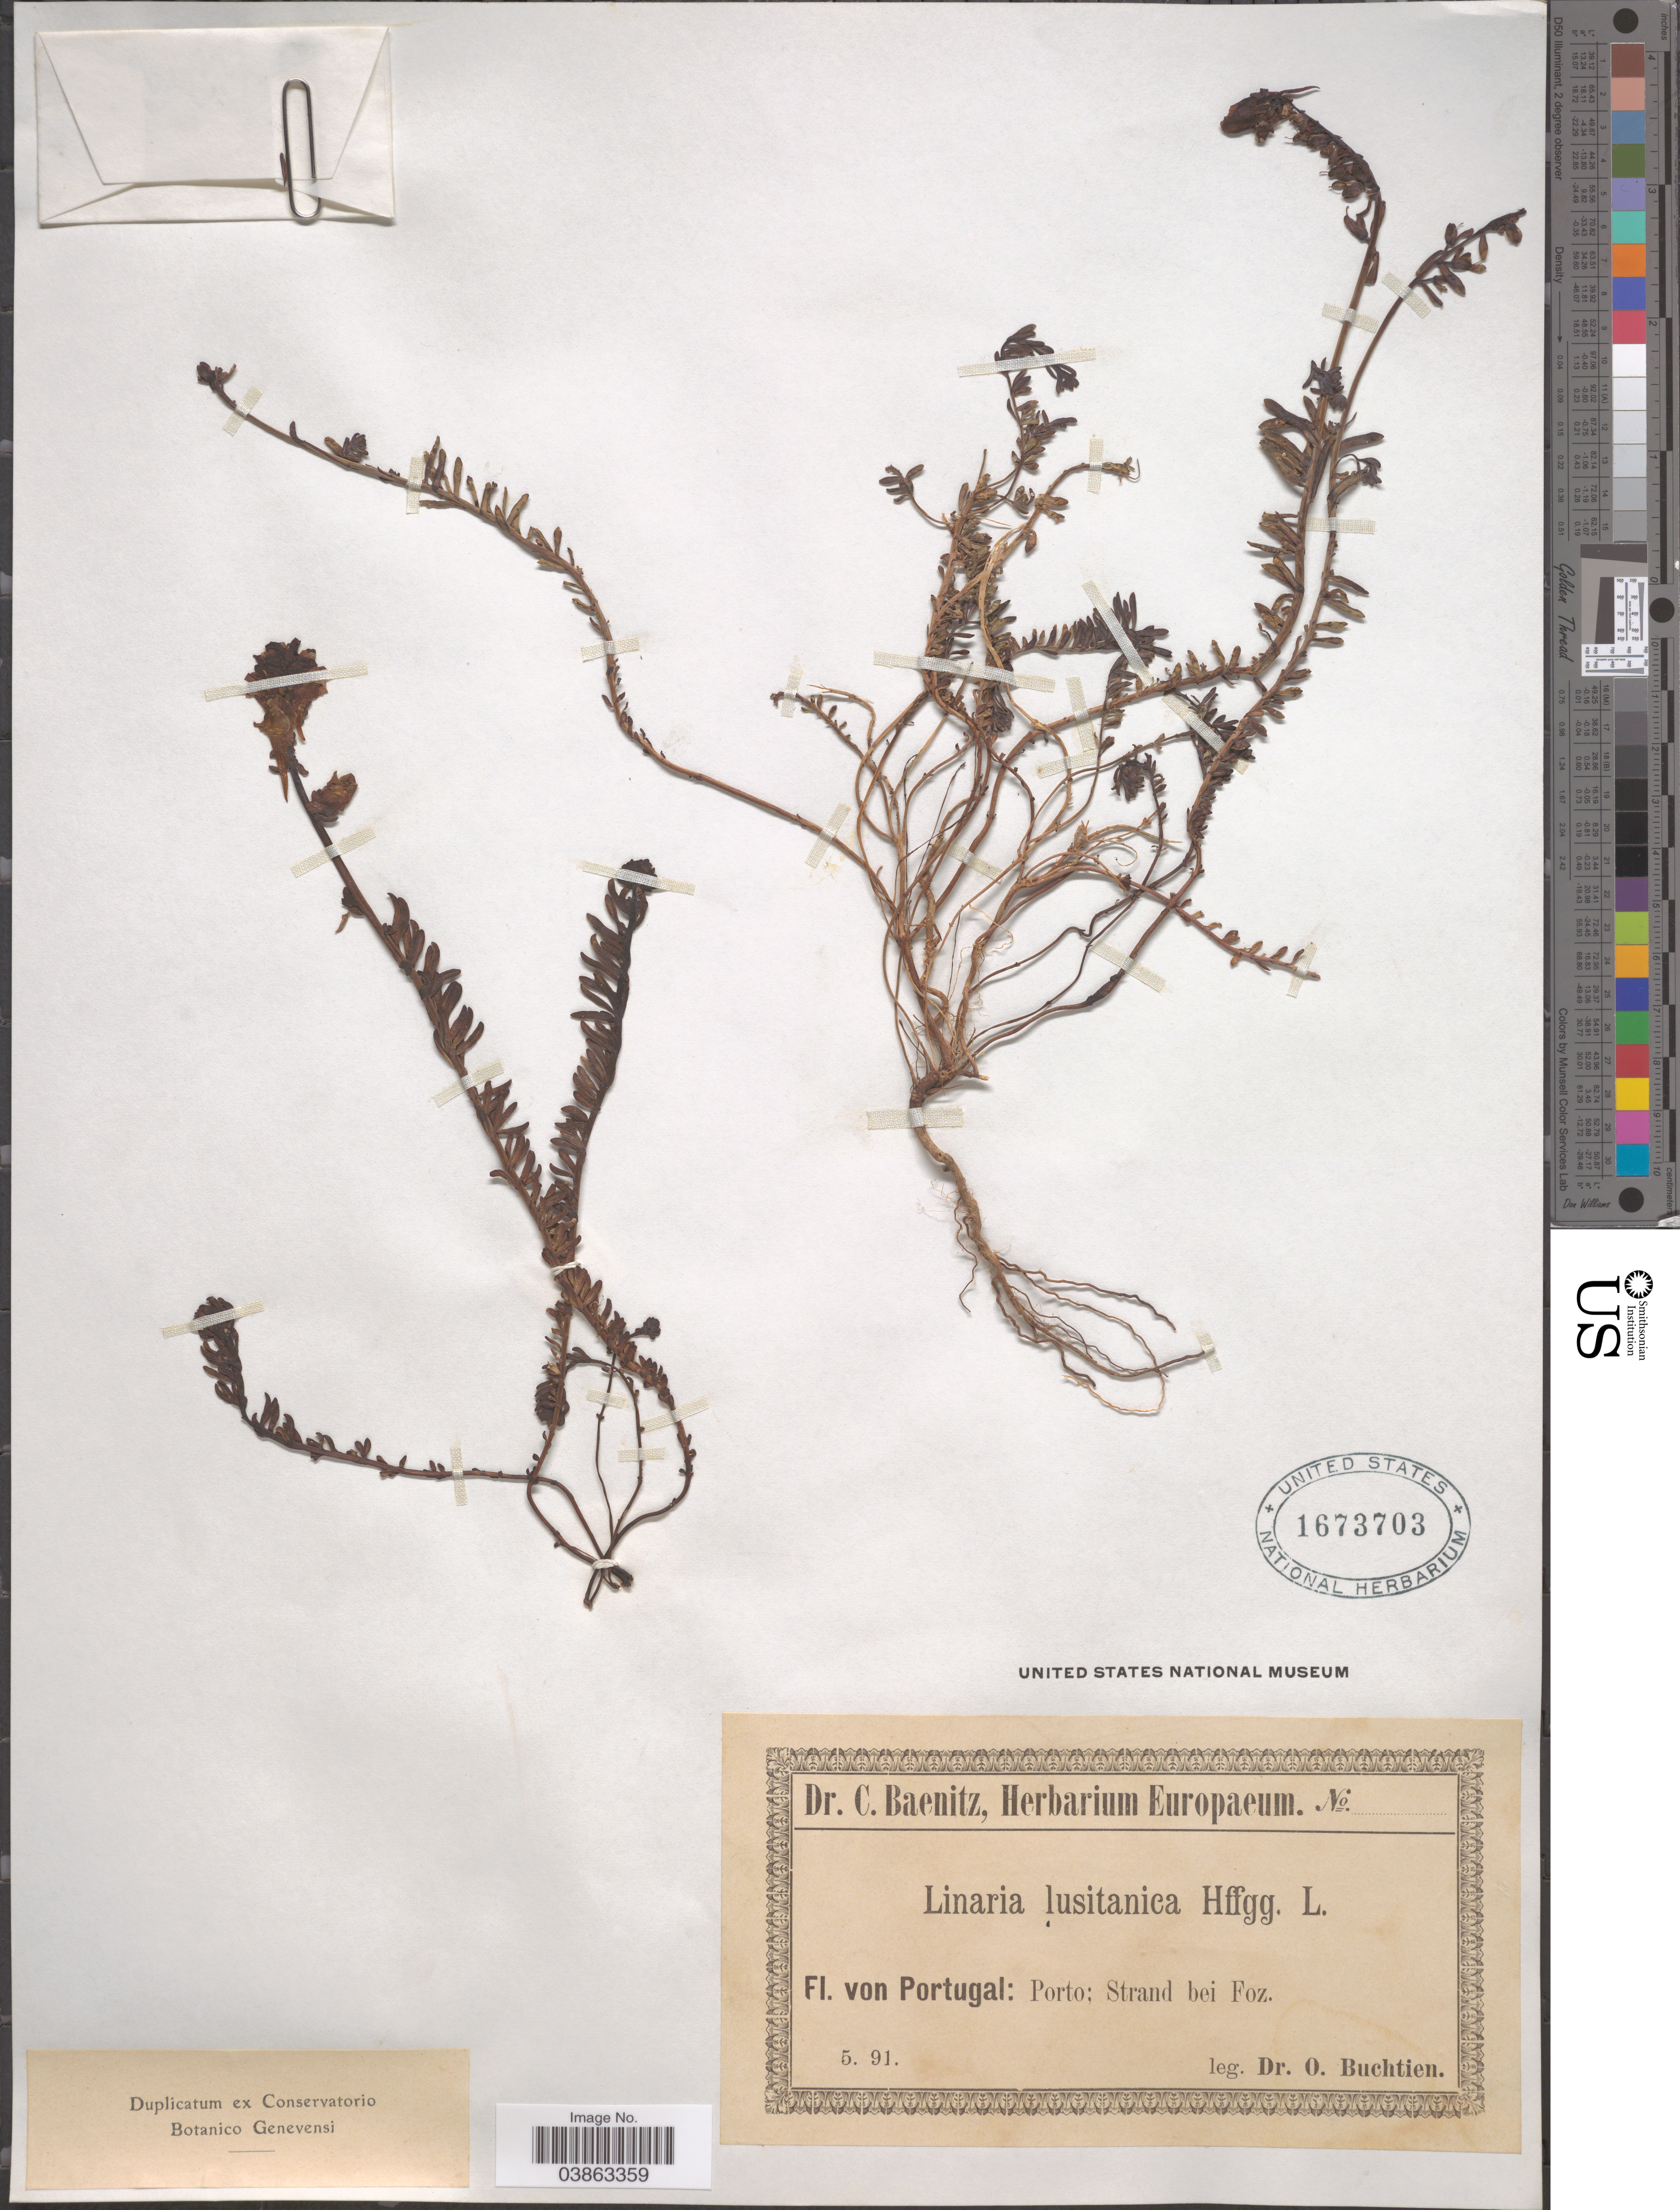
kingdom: Plantae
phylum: Tracheophyta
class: Magnoliopsida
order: Lamiales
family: Plantaginaceae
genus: Linaria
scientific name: Linaria lusitanica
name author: Hoffmanns. & Link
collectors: O. Buchtien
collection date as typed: Transcribed d/m/y: /5/91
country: Portugal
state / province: Porto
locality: Strand bei Foz.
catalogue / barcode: US 1673703